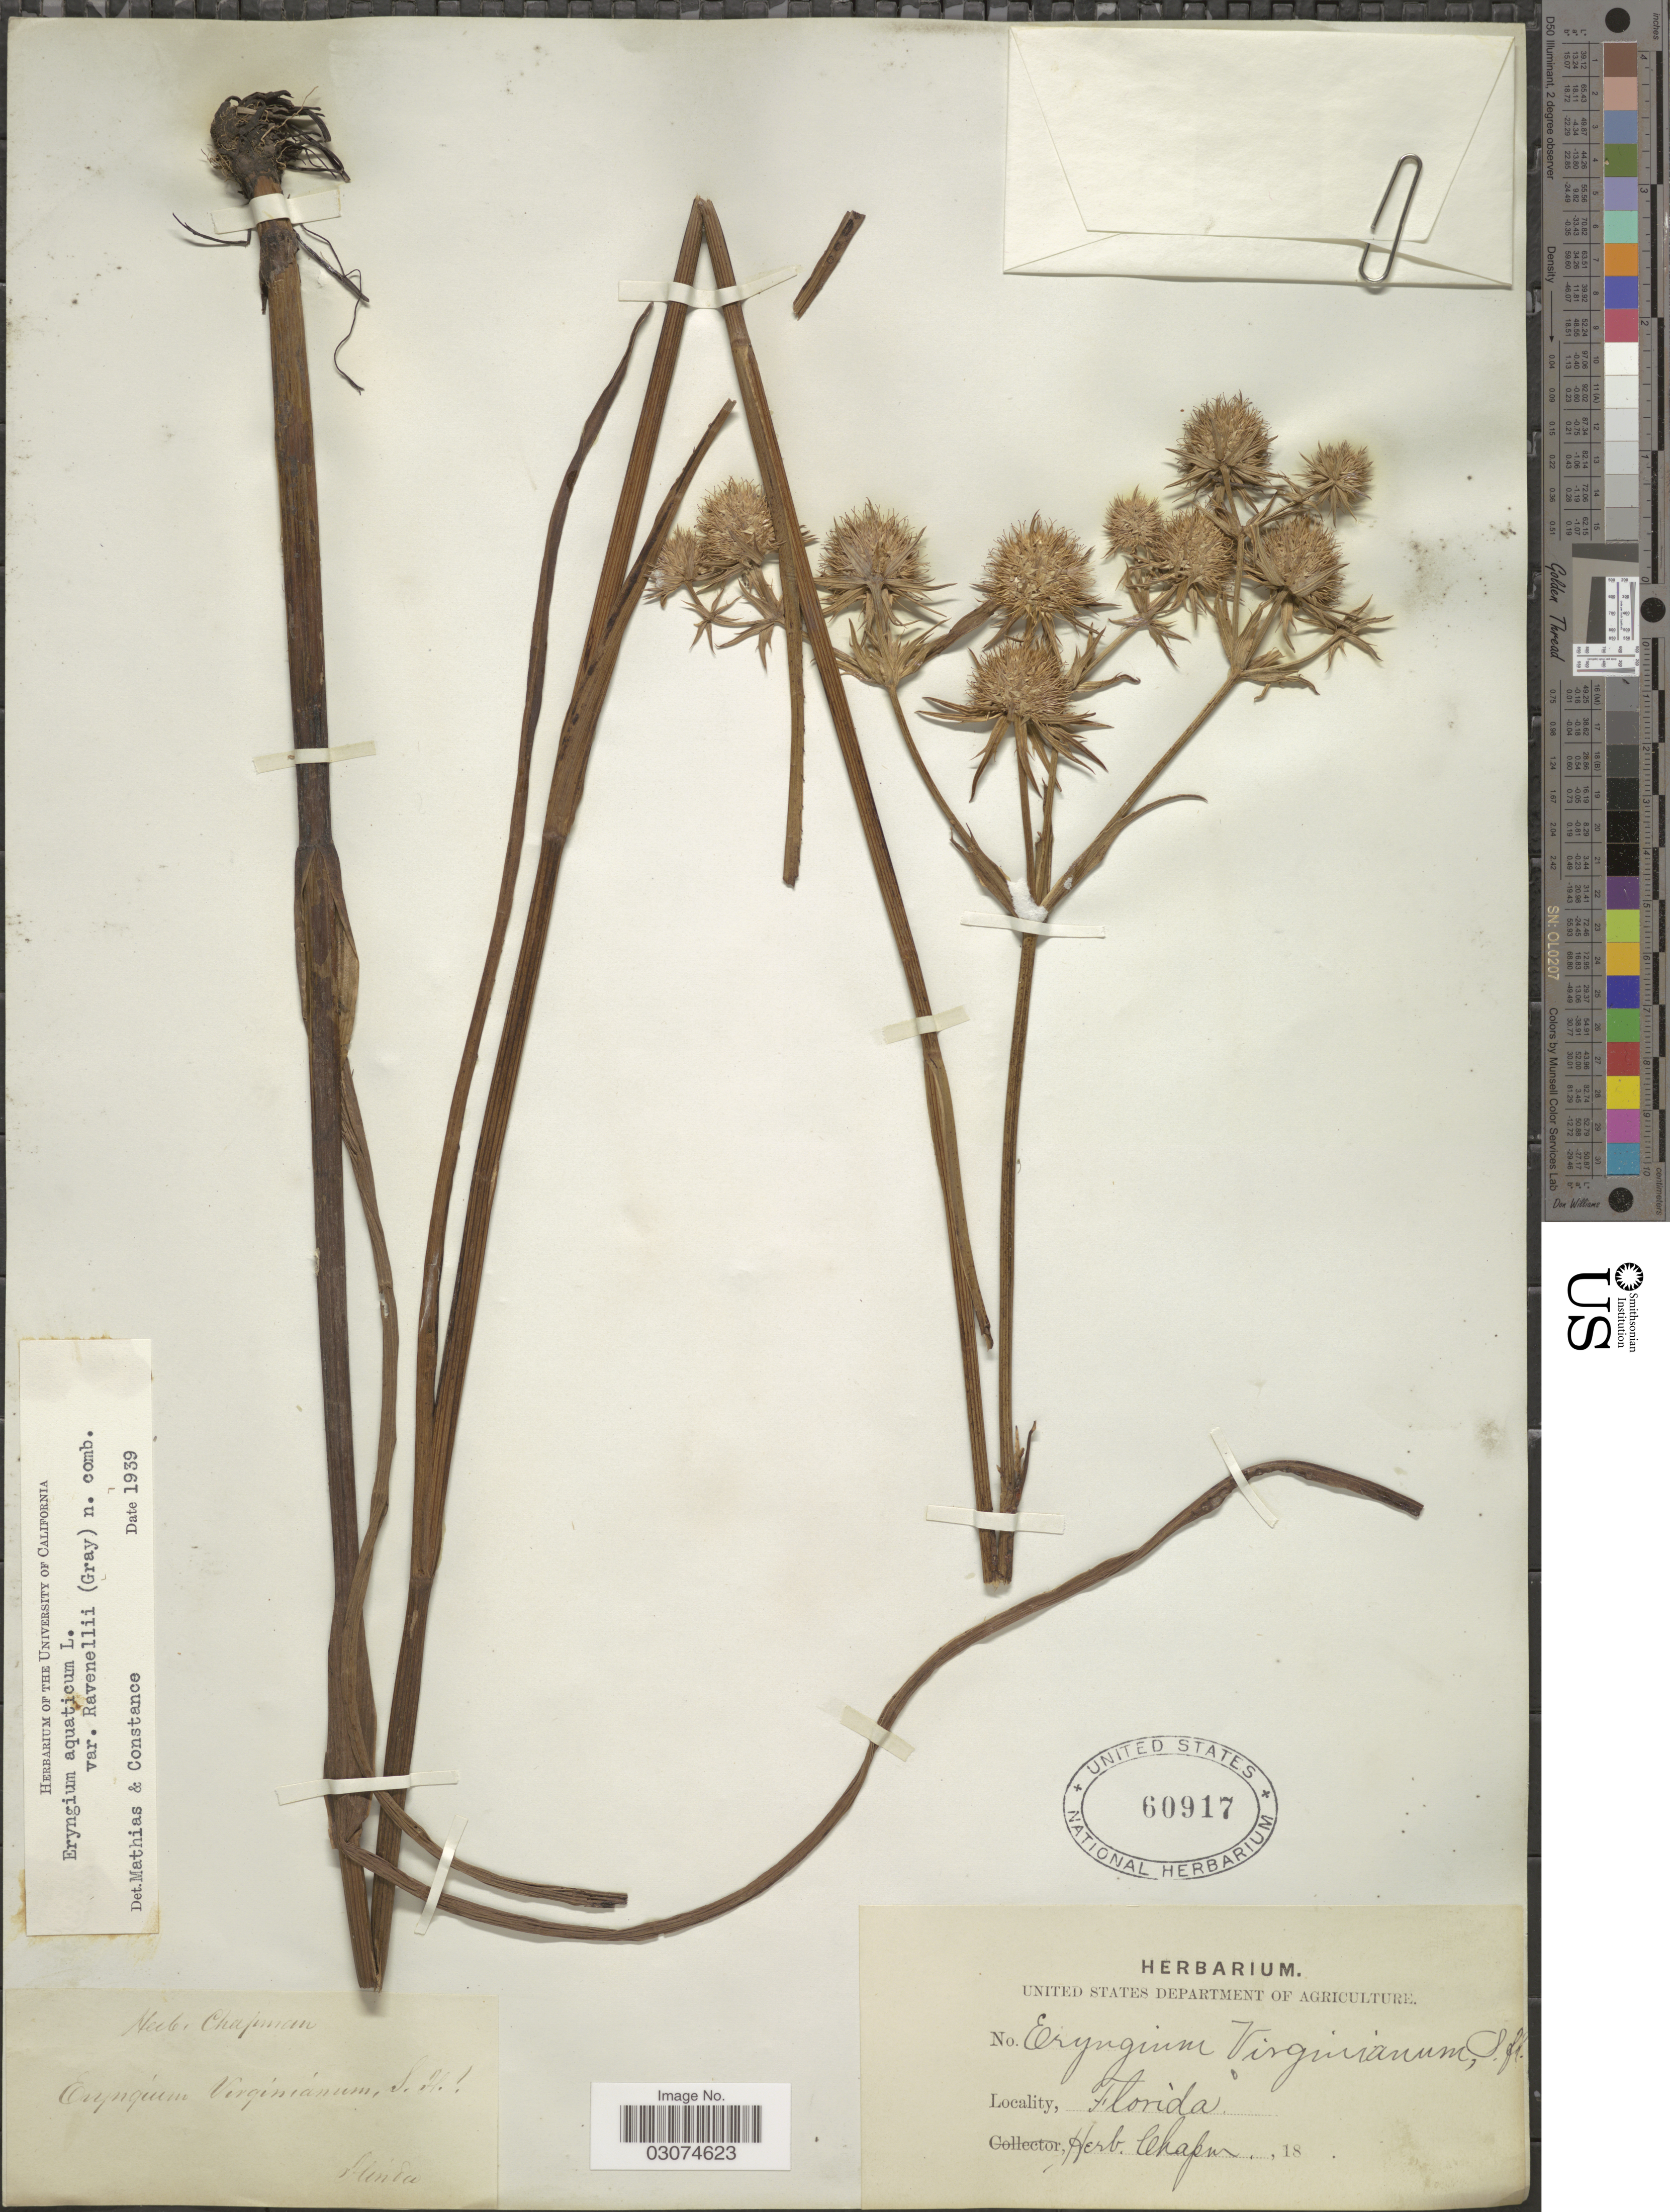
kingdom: Plantae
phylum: Tracheophyta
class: Magnoliopsida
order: Apiales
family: Apiaceae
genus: Eryngium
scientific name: Eryngium aquaticum var. ravenellii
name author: (A. Gray) Mathias & Constance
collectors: ex herb. Chapman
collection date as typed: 18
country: United States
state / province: Florida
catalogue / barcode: US 60917